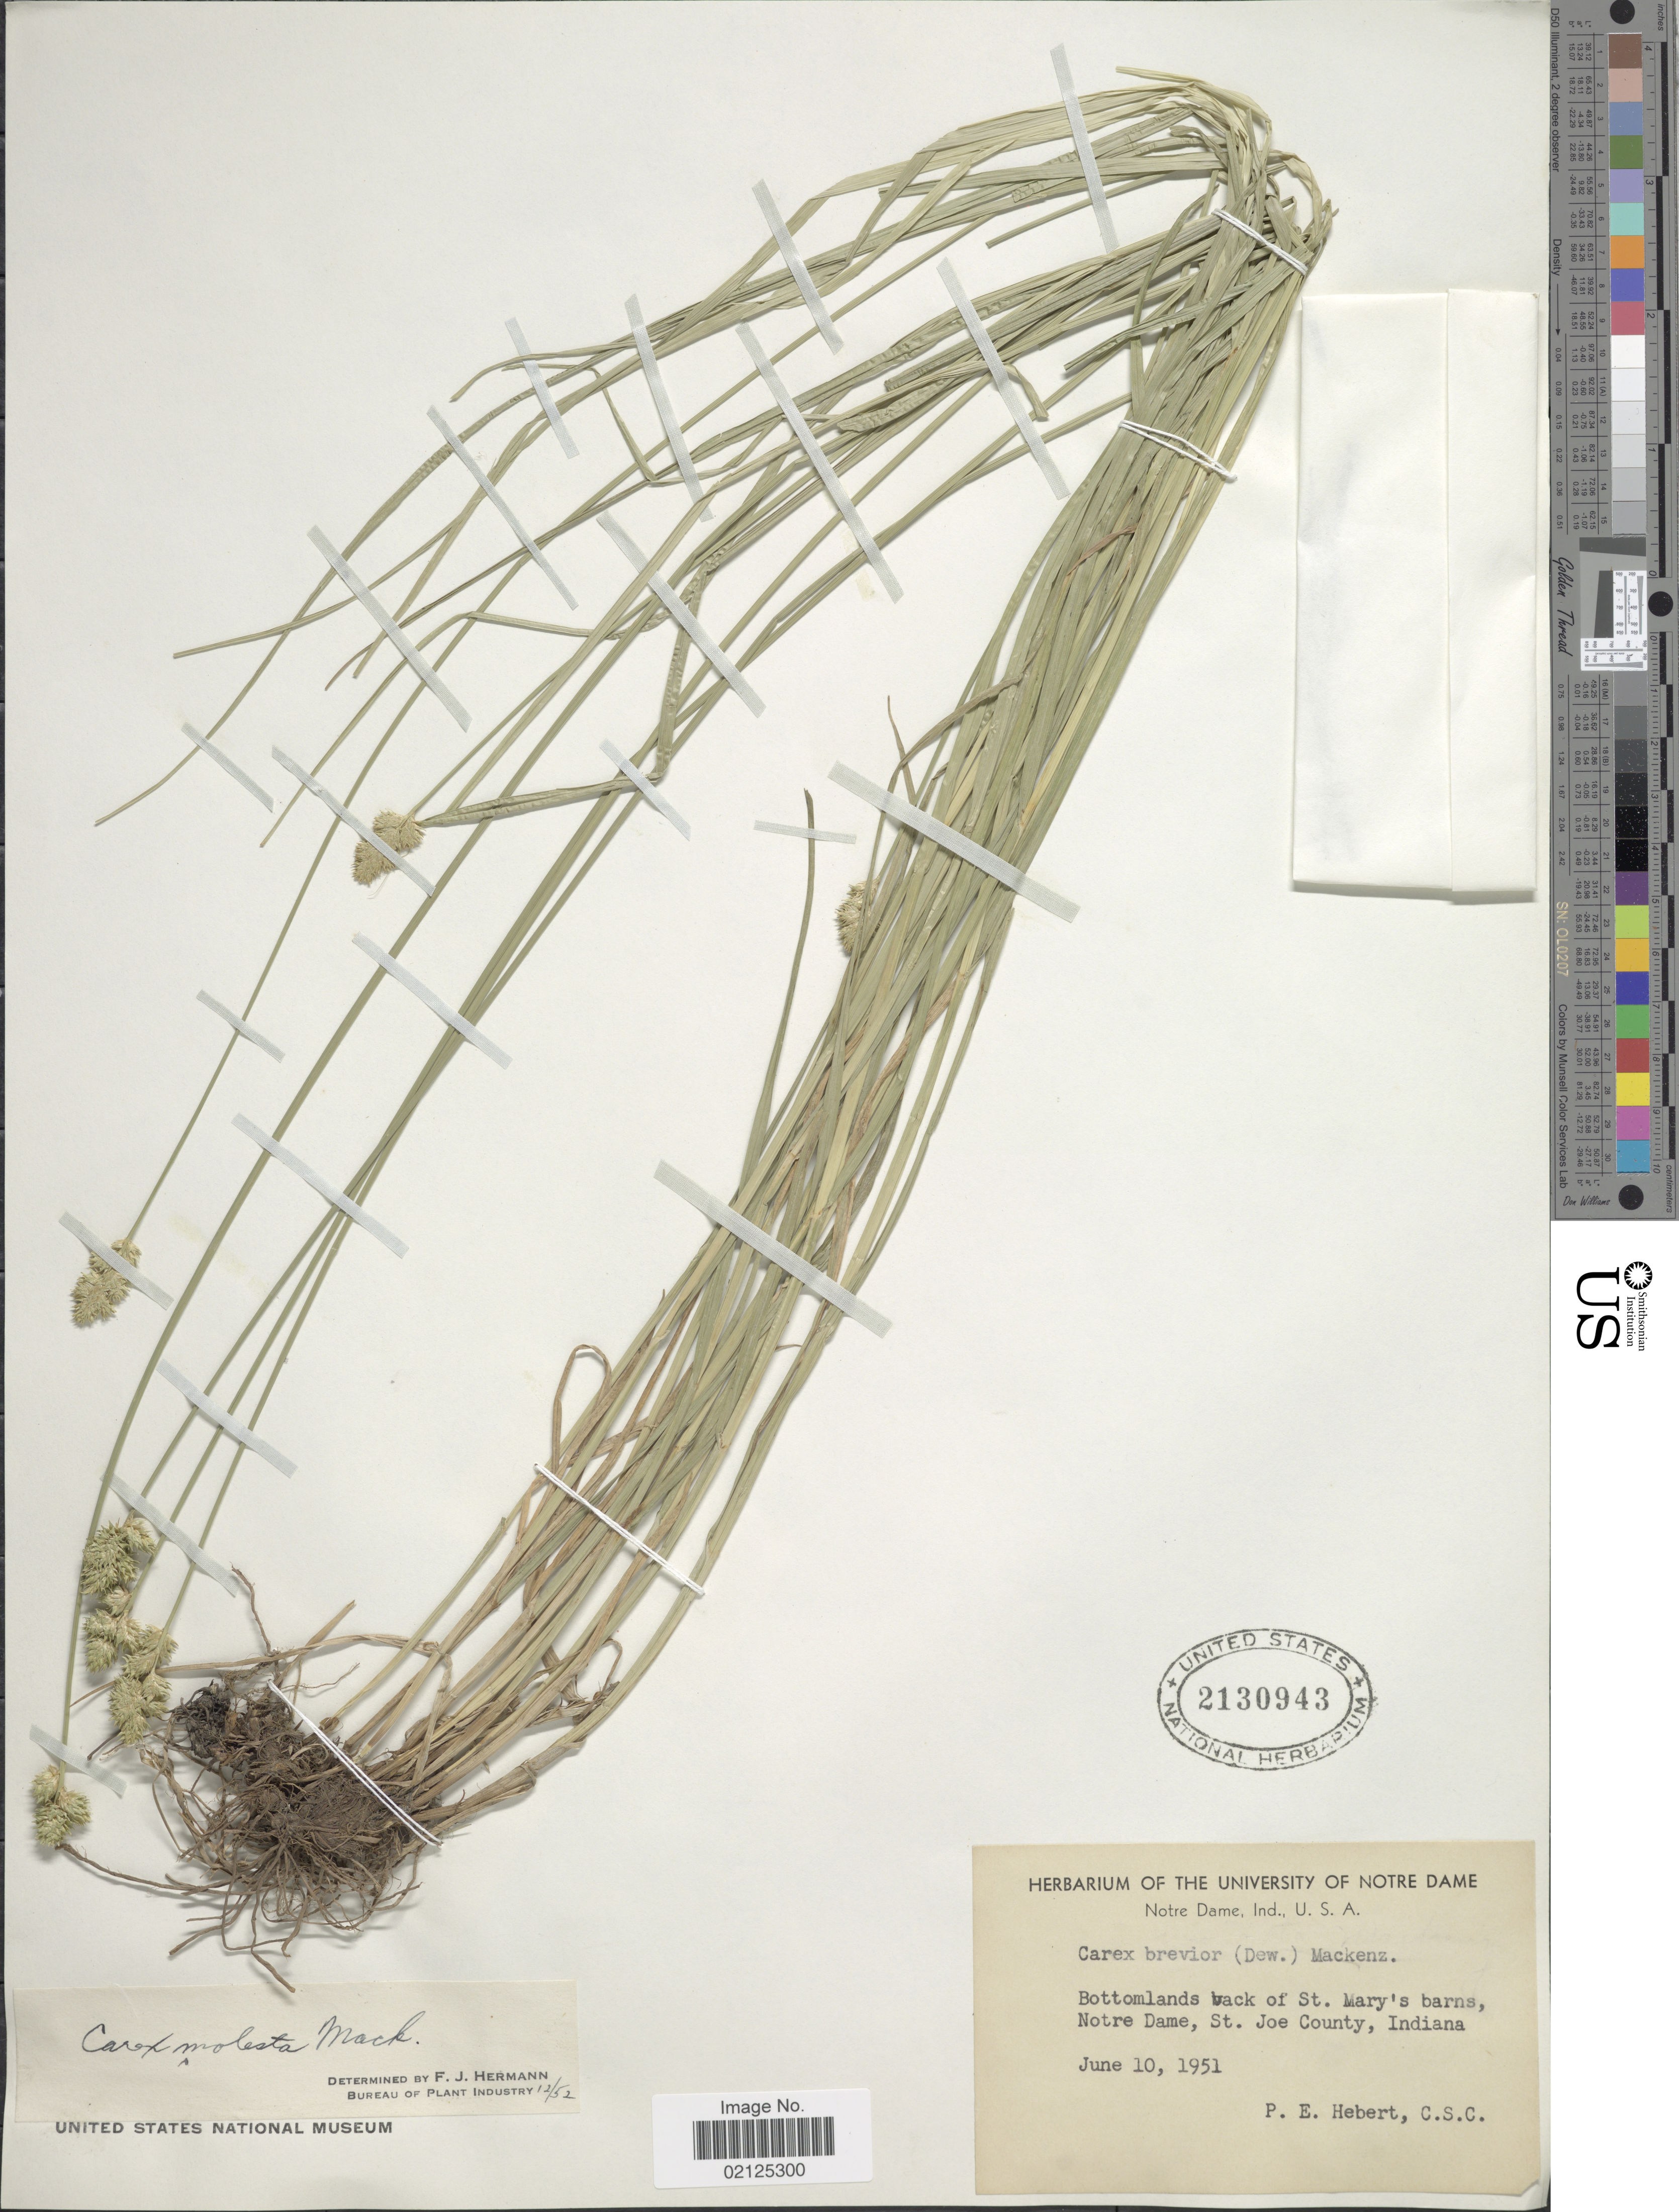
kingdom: Plantae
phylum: Tracheophyta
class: Liliopsida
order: Poales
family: Cyperaceae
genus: Carex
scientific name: Carex molesta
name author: Mack.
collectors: P. Hebert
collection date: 1951-06-10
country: United States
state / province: Indiana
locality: Bottomlandsack of St. Mary's barns, Notre Dame, St Joe County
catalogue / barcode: US 2130943